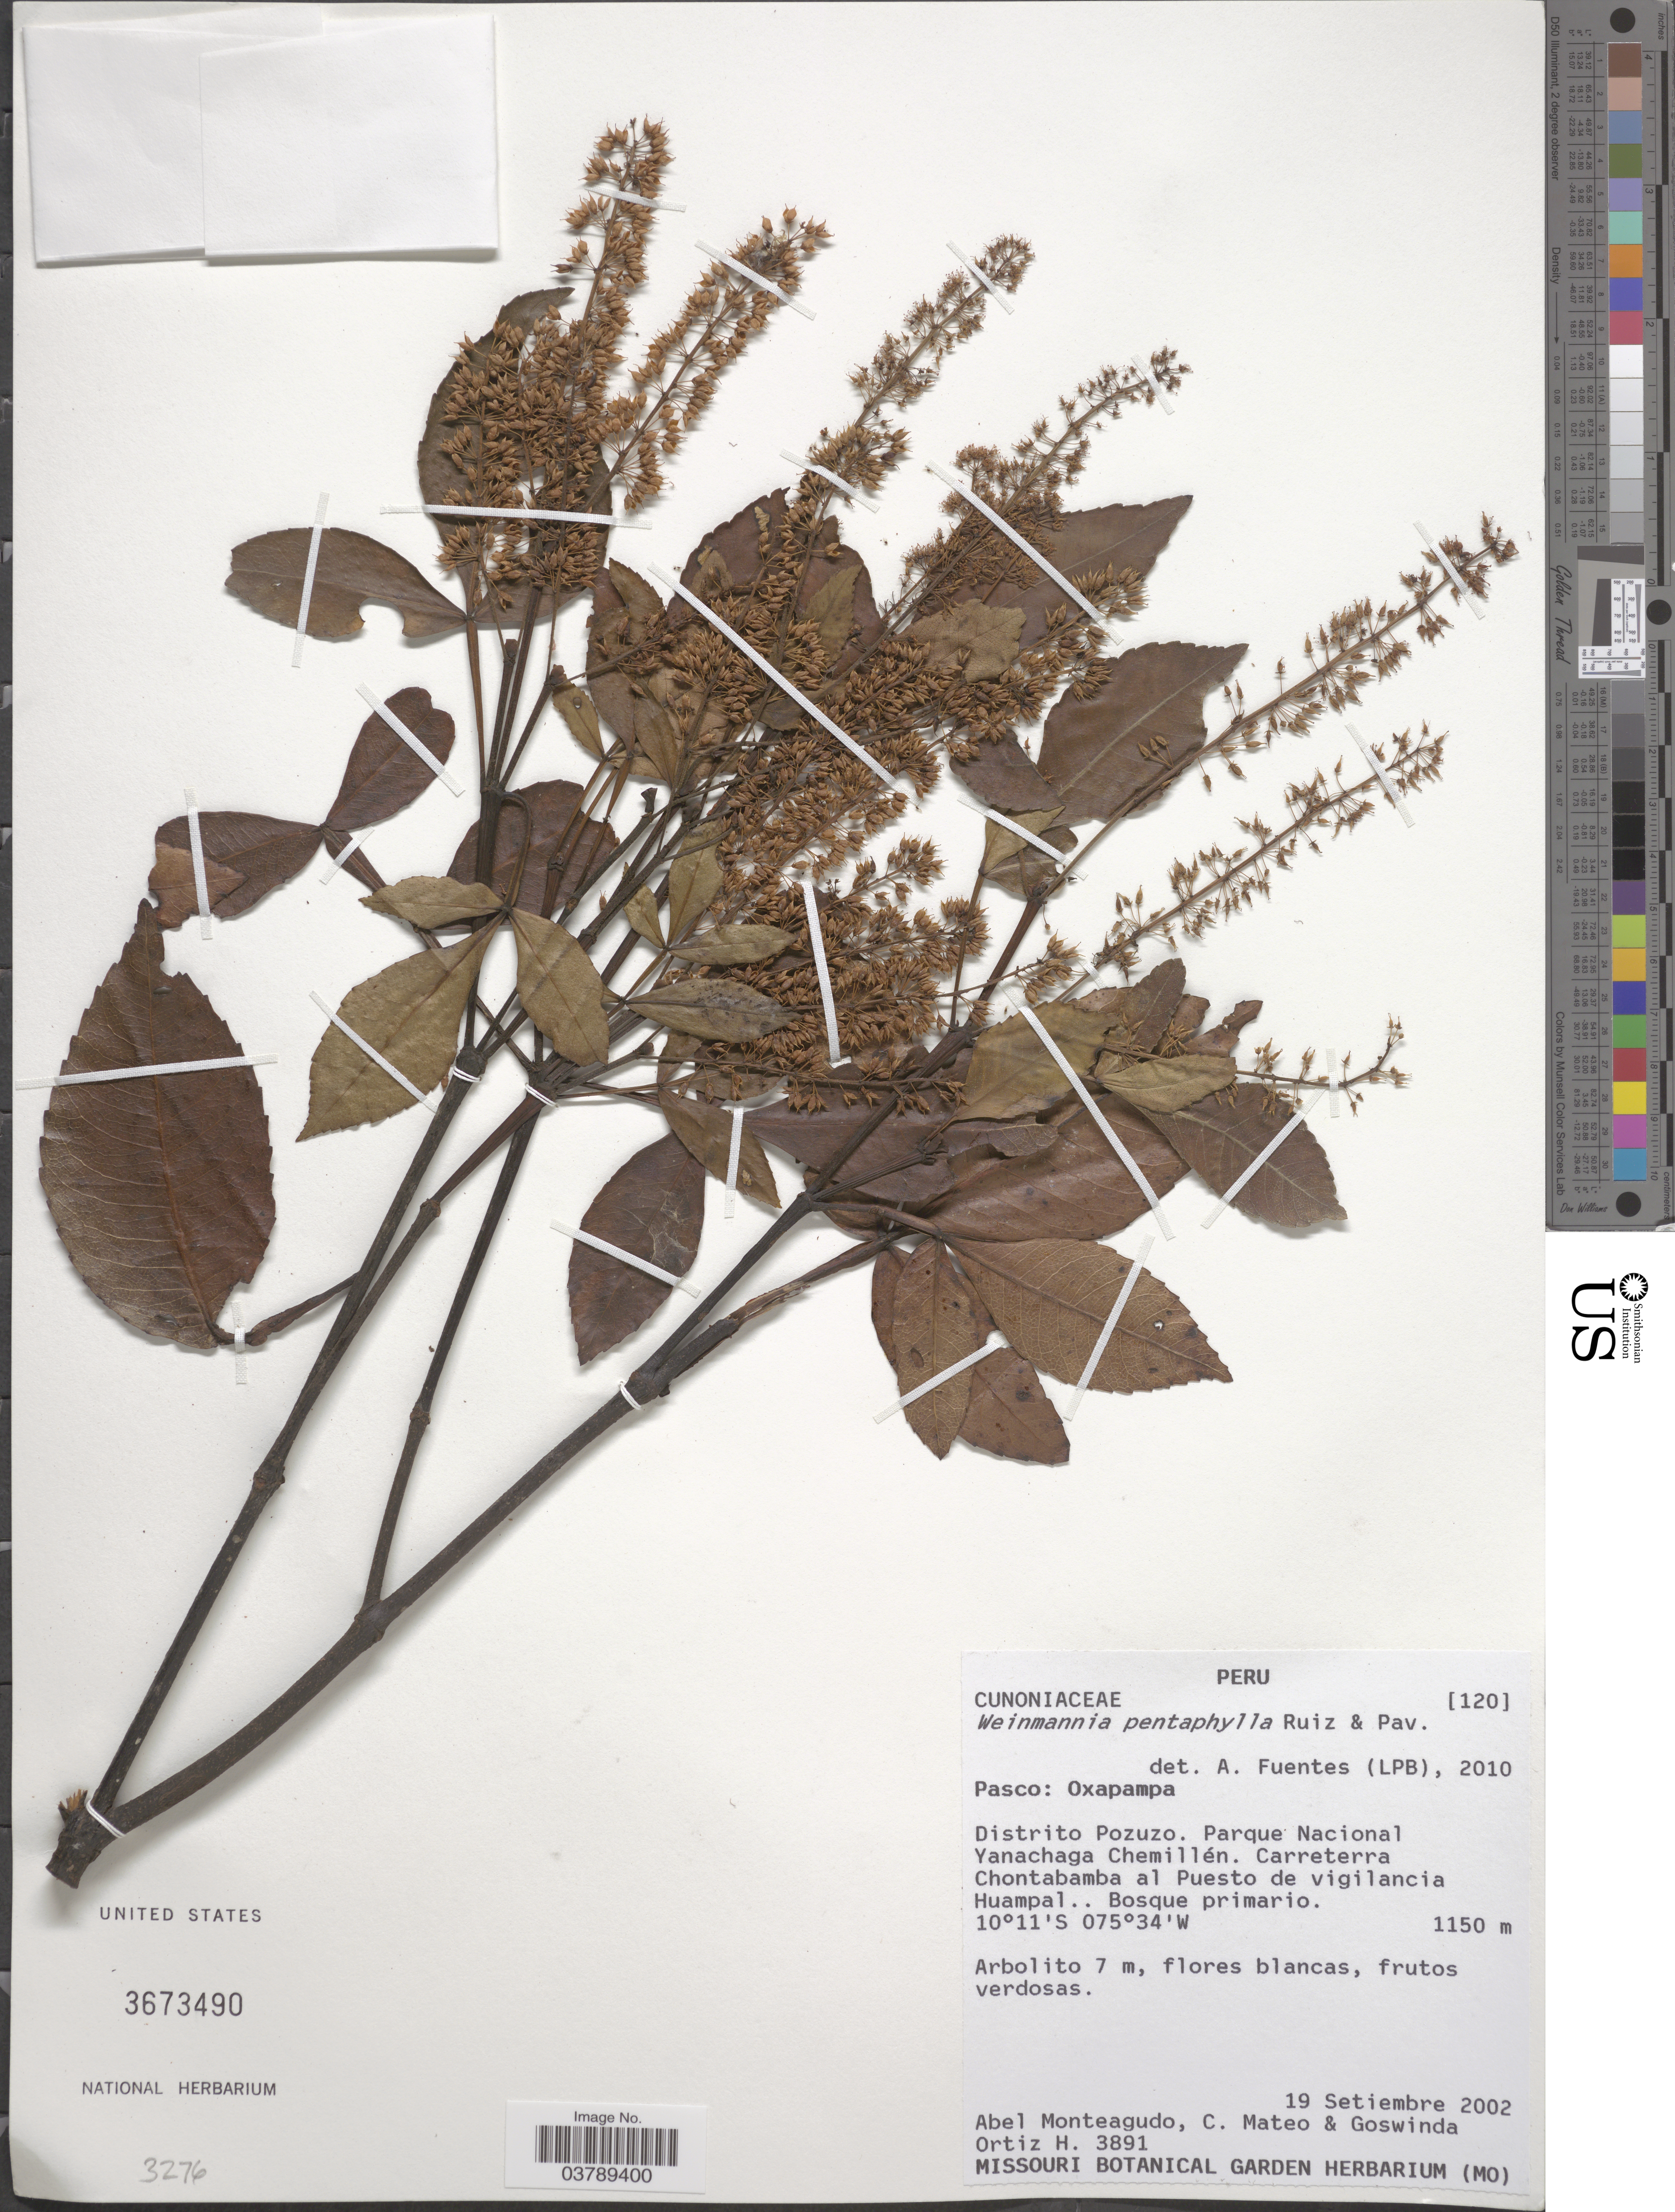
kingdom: Plantae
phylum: Tracheophyta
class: Magnoliopsida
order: Oxalidales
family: Cunoniaceae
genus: Weinmannia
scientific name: Weinmannia pentaphylla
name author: Ruiz & Pav.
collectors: A. Monteagudo, C. Mateo & G. Ortiz H.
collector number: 3891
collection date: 2002-09-19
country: Peru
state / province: Pasco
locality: Oxapampa. Distrito Pozuzo. Parque Nacional Yanachaga Chemillén. Carreterra Chontabamba al Puesto de vigilancia Huampal.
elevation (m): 1150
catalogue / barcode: US 3673490